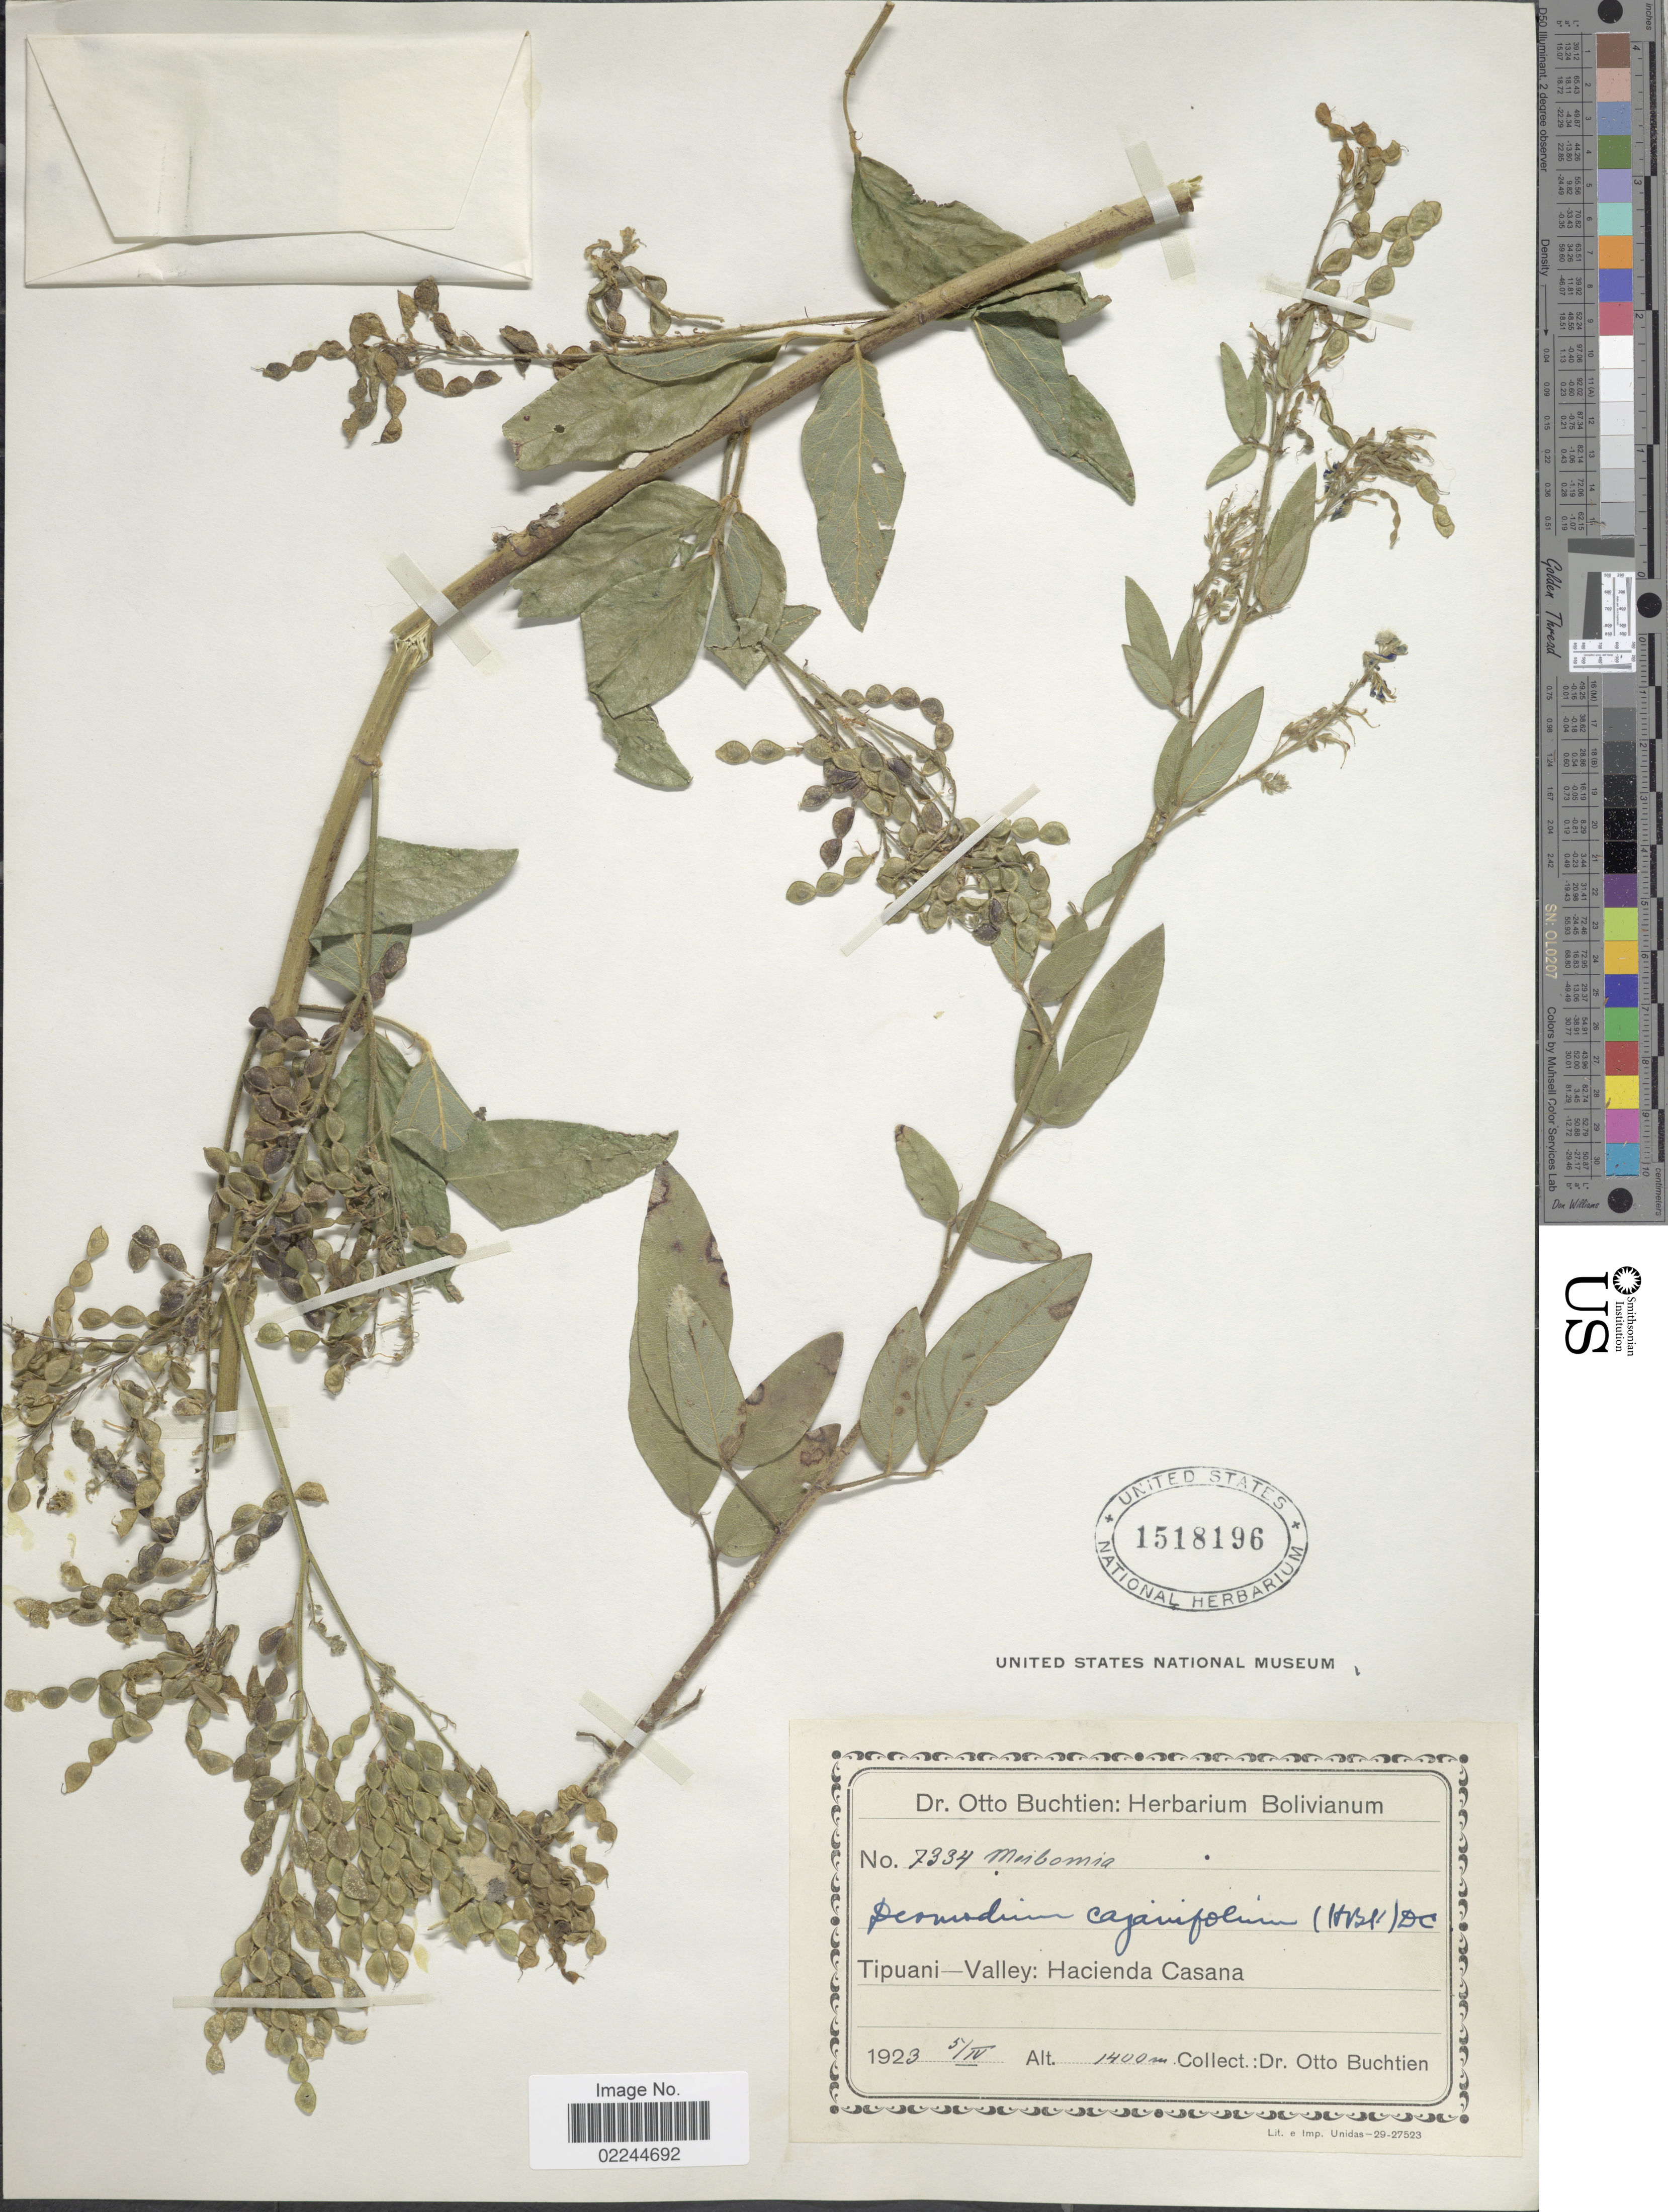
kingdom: Plantae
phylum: Tracheophyta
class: Magnoliopsida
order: Fabales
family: Fabaceae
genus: Desmodium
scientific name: Desmodium cajanifolium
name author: (Kunth) DC.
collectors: O. Buchtien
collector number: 7334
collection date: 1923-04-05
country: Bolivia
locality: Tipuani-Valley: Hacienda Casana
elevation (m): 1400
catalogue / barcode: US 1518196